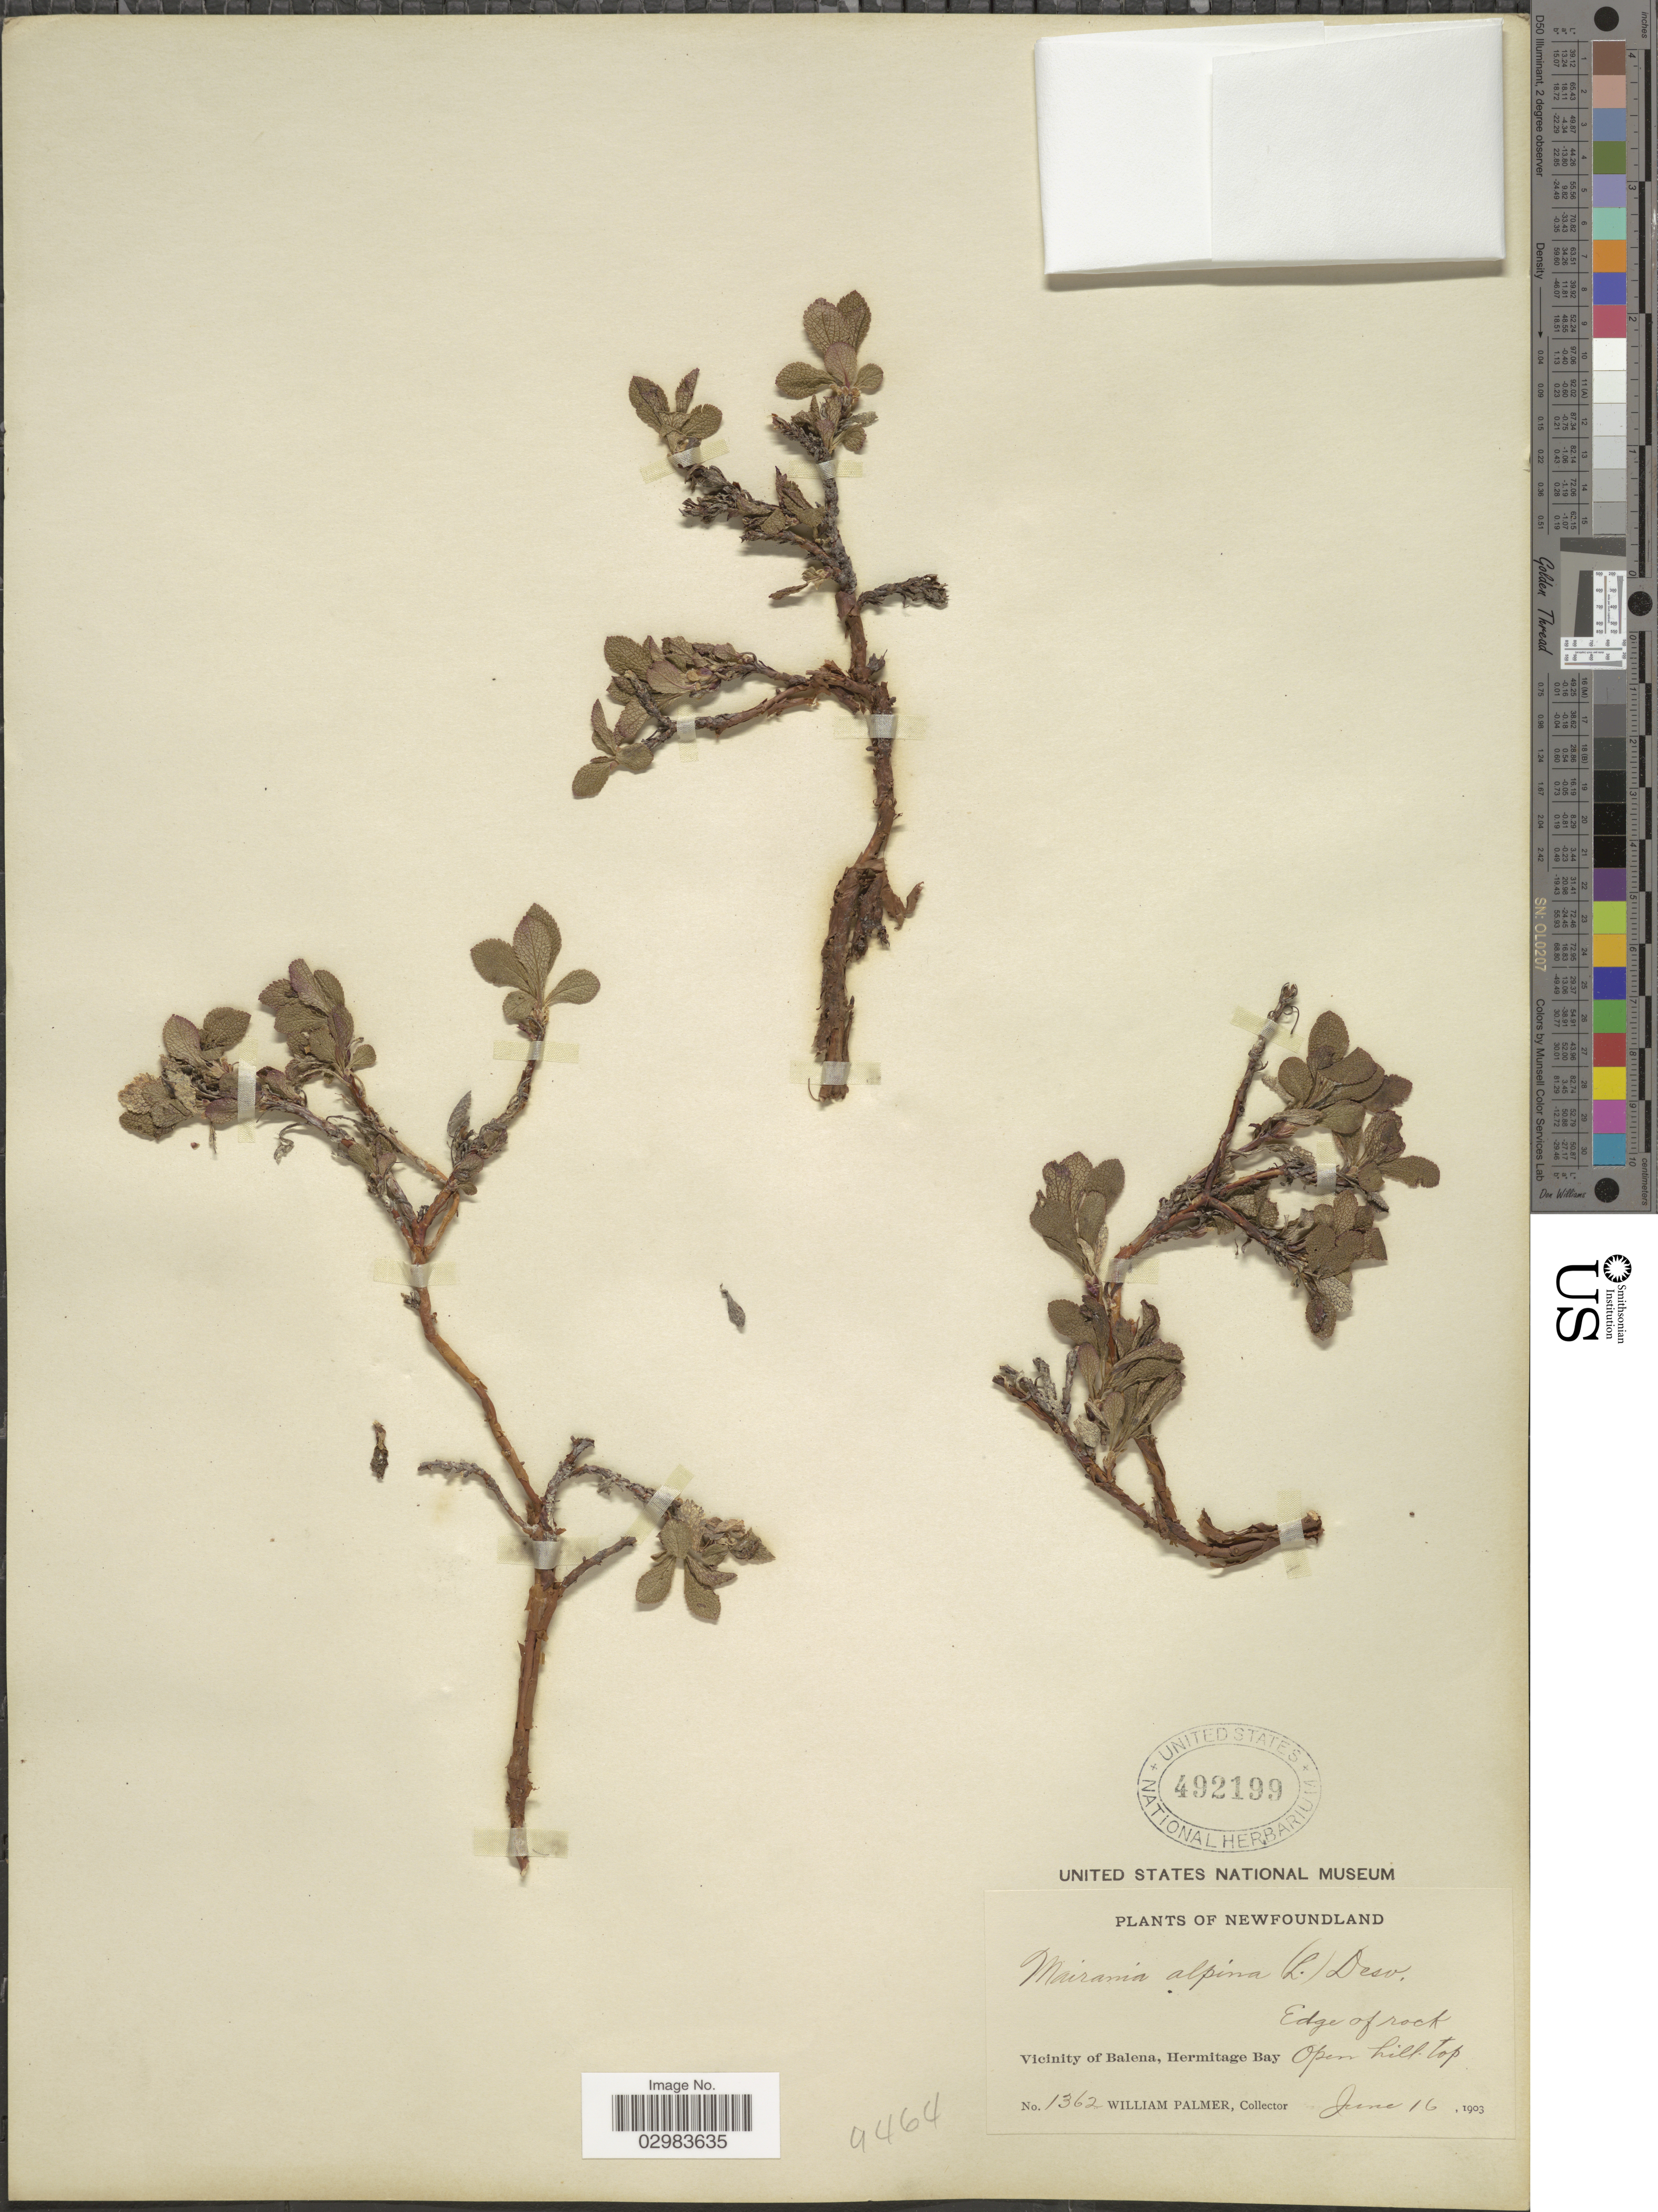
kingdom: Plantae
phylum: Tracheophyta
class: Magnoliopsida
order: Ericales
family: Ericaceae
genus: Arctostaphylos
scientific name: Arctostaphylos alpina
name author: (L.) Spreng.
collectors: W. Palmer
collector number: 1362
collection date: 1903-06-16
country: Canada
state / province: Newfoundland and Labrador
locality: Vicinity of Balena, Hermitage Bay, open hill top.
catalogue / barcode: US 492199